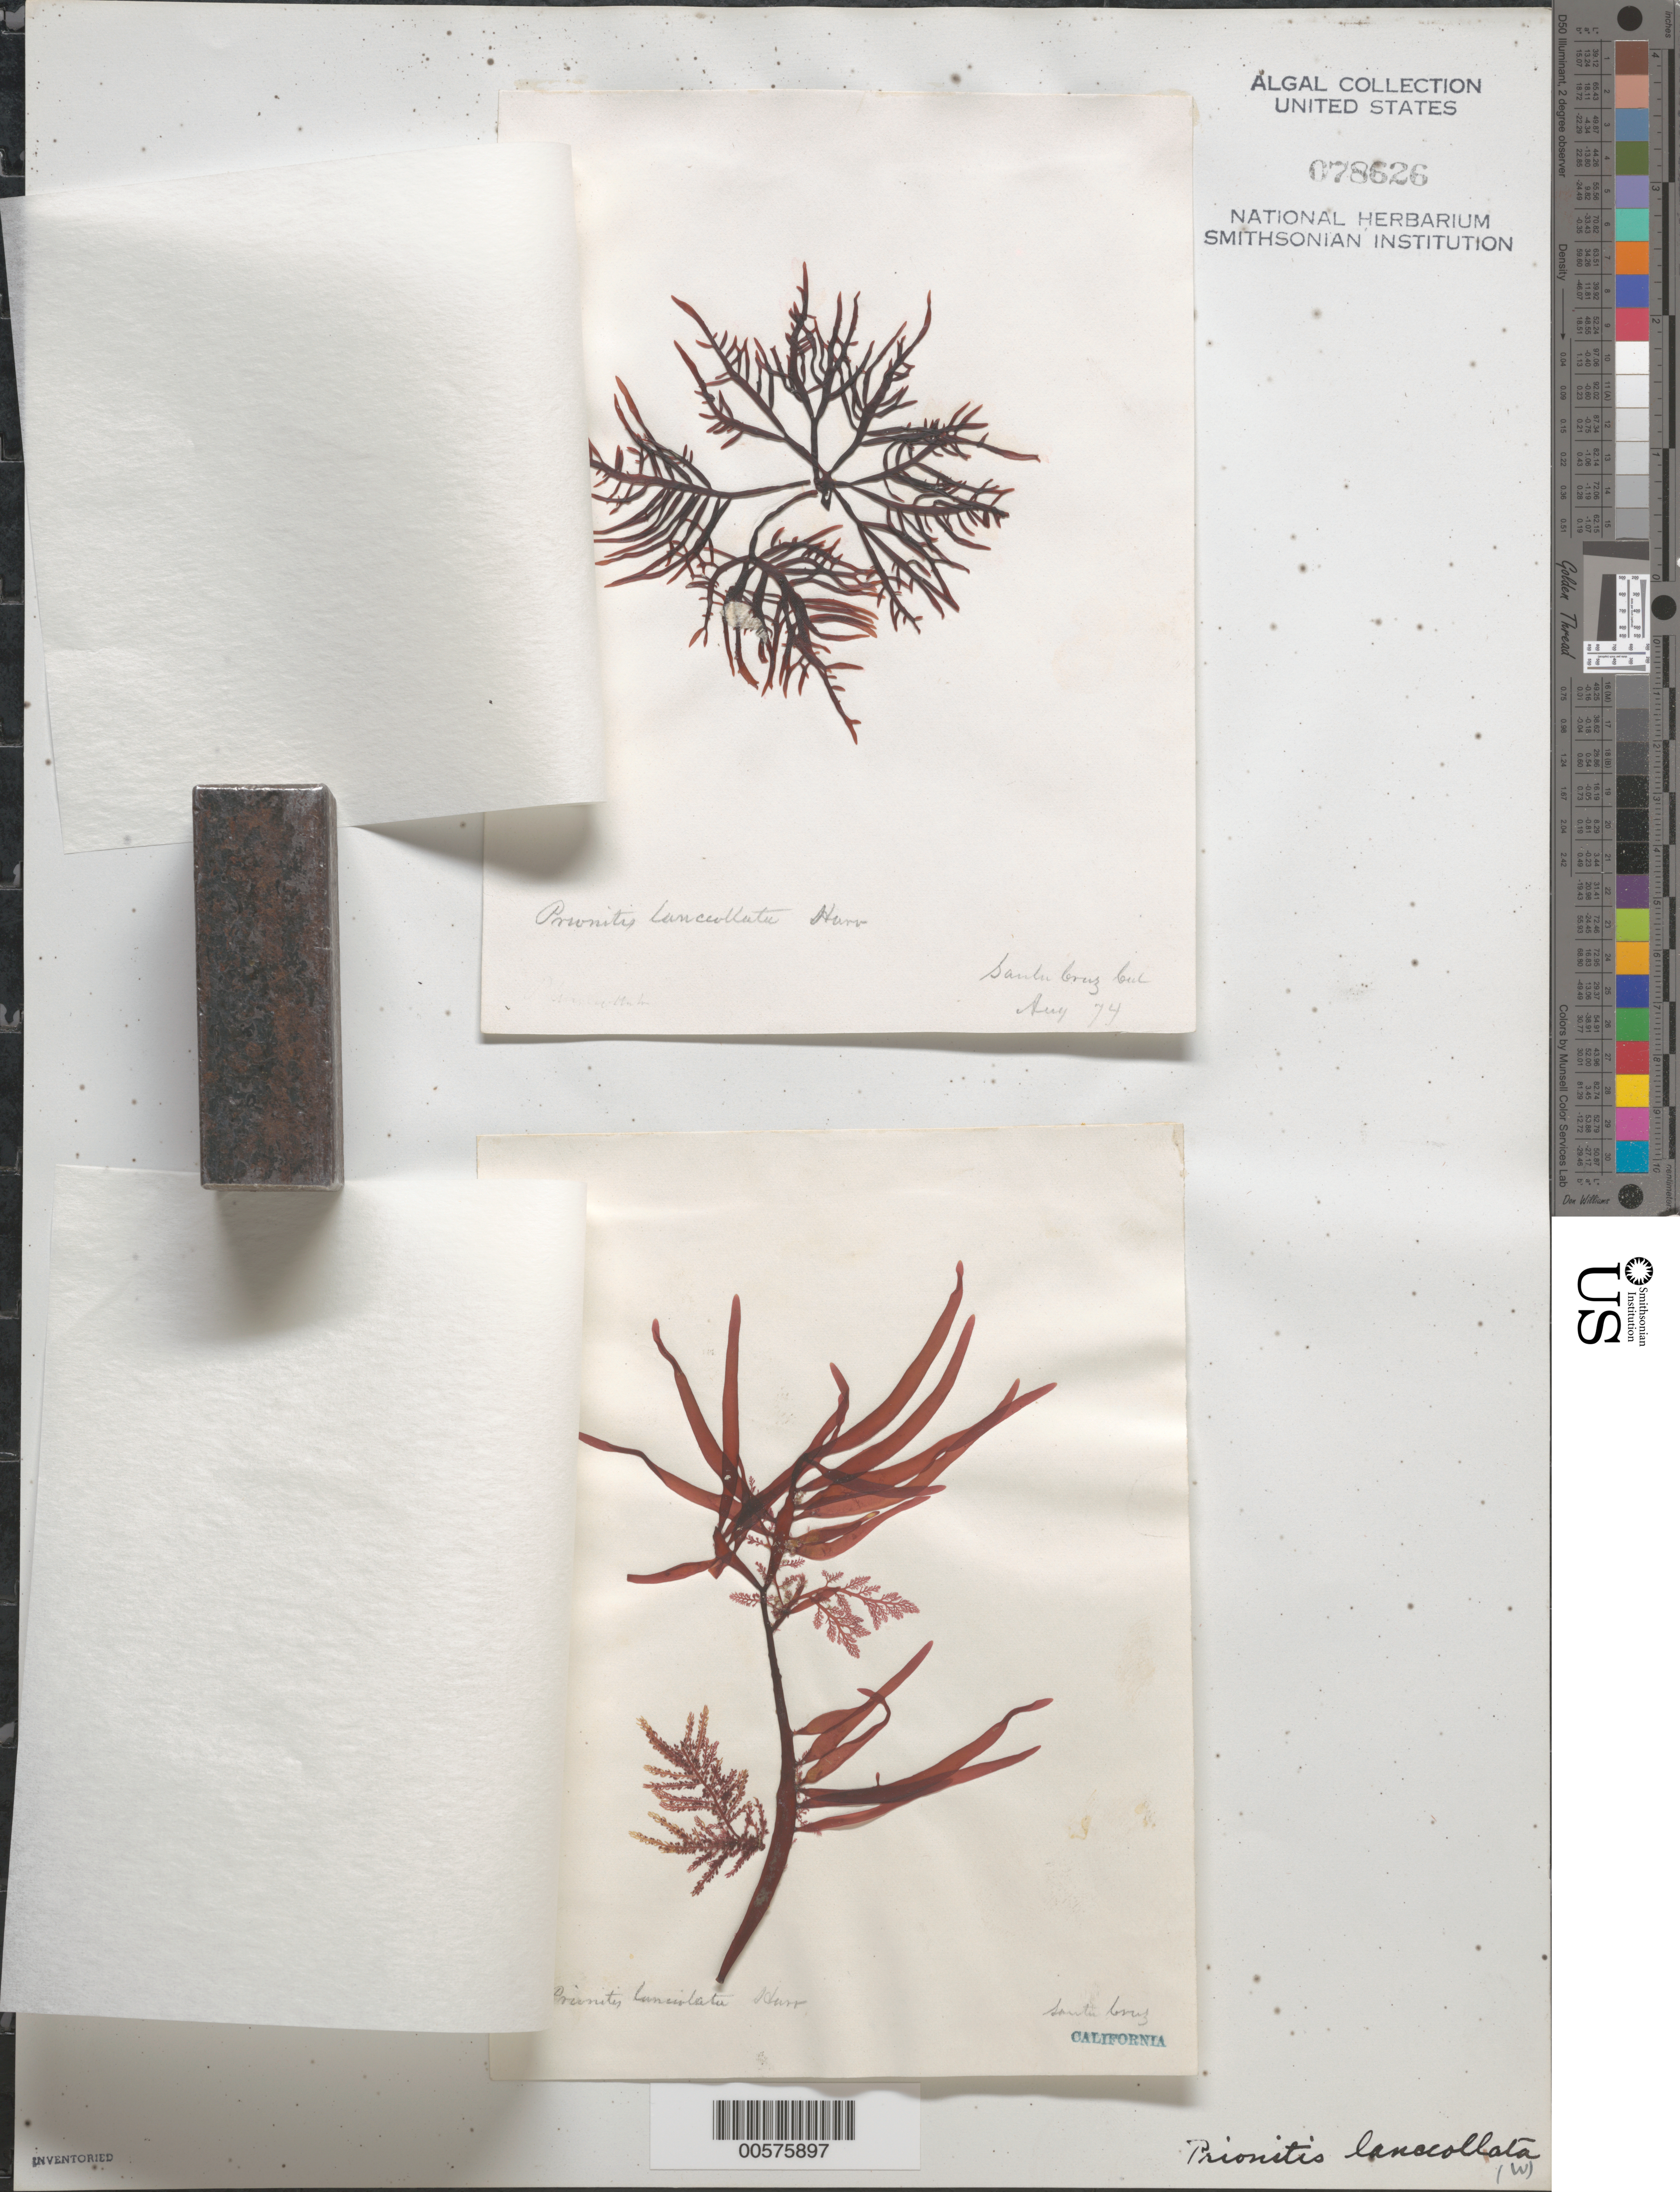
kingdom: Plantae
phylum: Rhodophyta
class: Florideophyceae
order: Cryptonemiales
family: Cryptonemiaceae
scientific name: Prionitis lanceolata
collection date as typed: Aug 1874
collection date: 1874-08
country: United States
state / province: California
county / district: Santa Cruz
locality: Santa Cruz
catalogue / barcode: US 78626